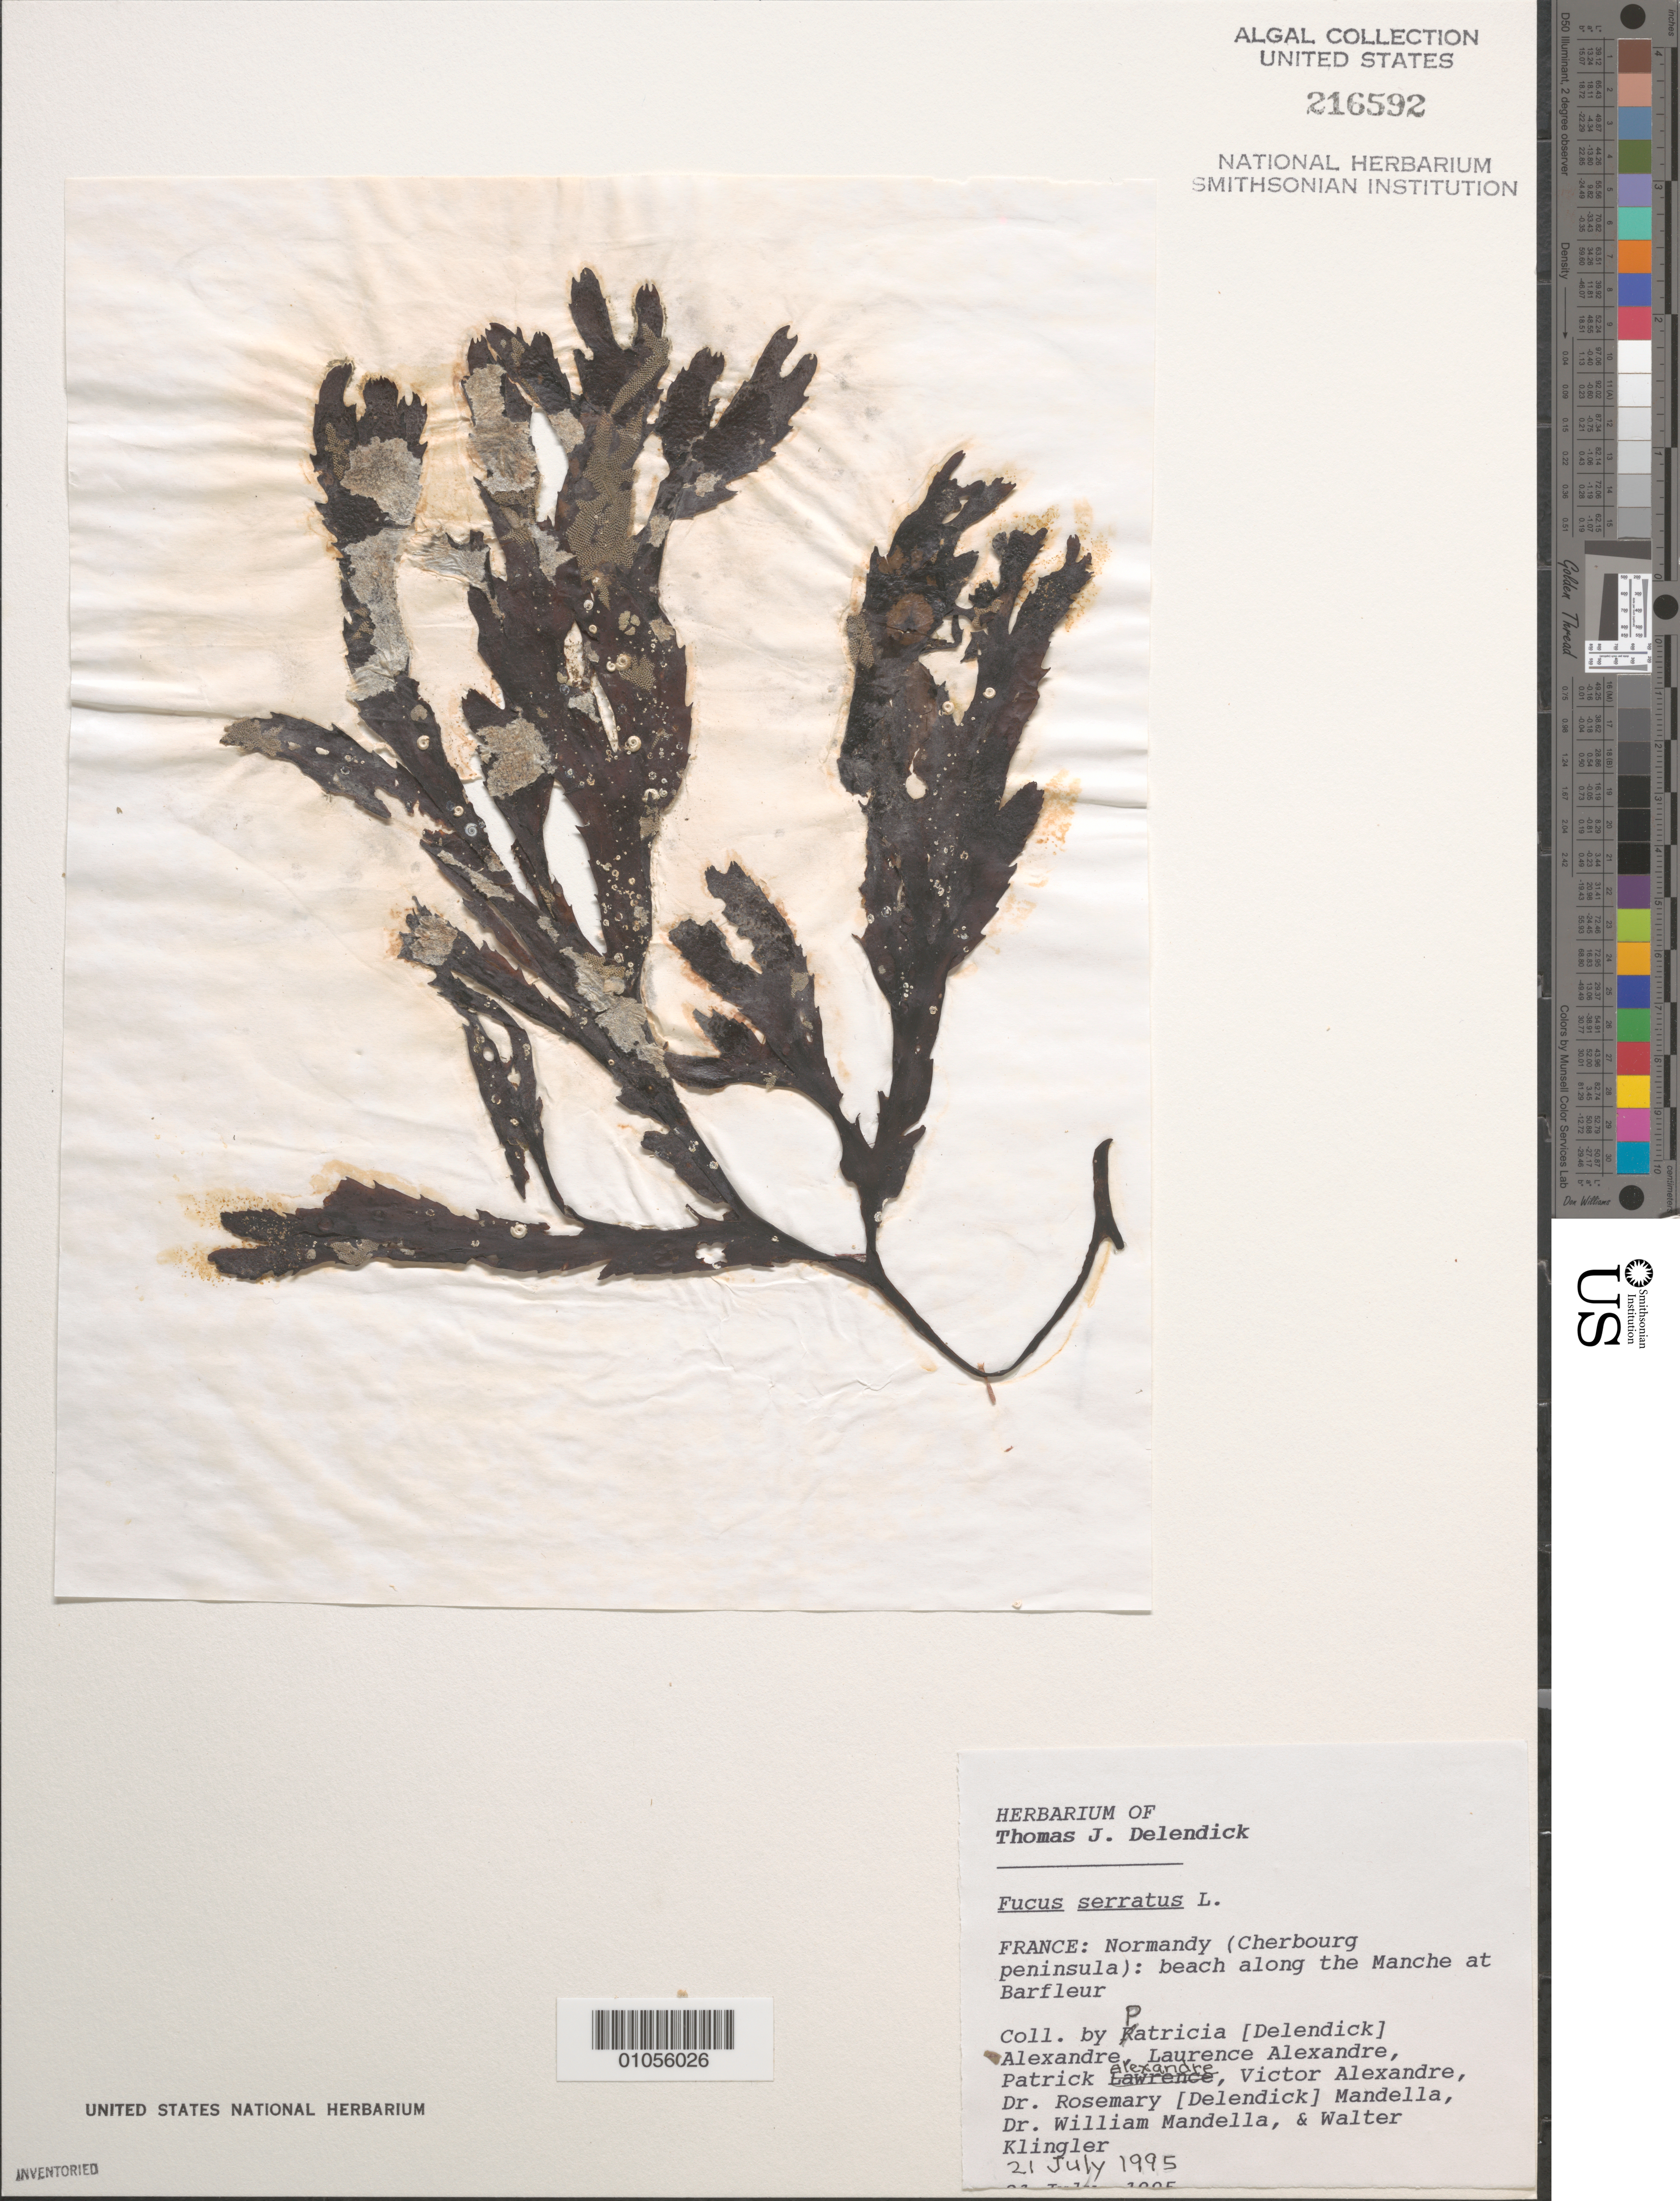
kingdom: Chromista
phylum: Ochrophyta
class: Phaeophyceae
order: Fucales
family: Fucaceae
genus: Fucus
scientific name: Fucus serratus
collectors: P. Alexandre, L. Alexandre, P. Alexandre, V. Alexandre, R. Mandella, W. Mandella & W. Klingler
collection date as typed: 21 Jul 1995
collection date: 1995-07-21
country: France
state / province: Normandie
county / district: Manche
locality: Normandy, Cherbourg Peninsula, beach along La Manche, Barfleur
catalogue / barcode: US 216592